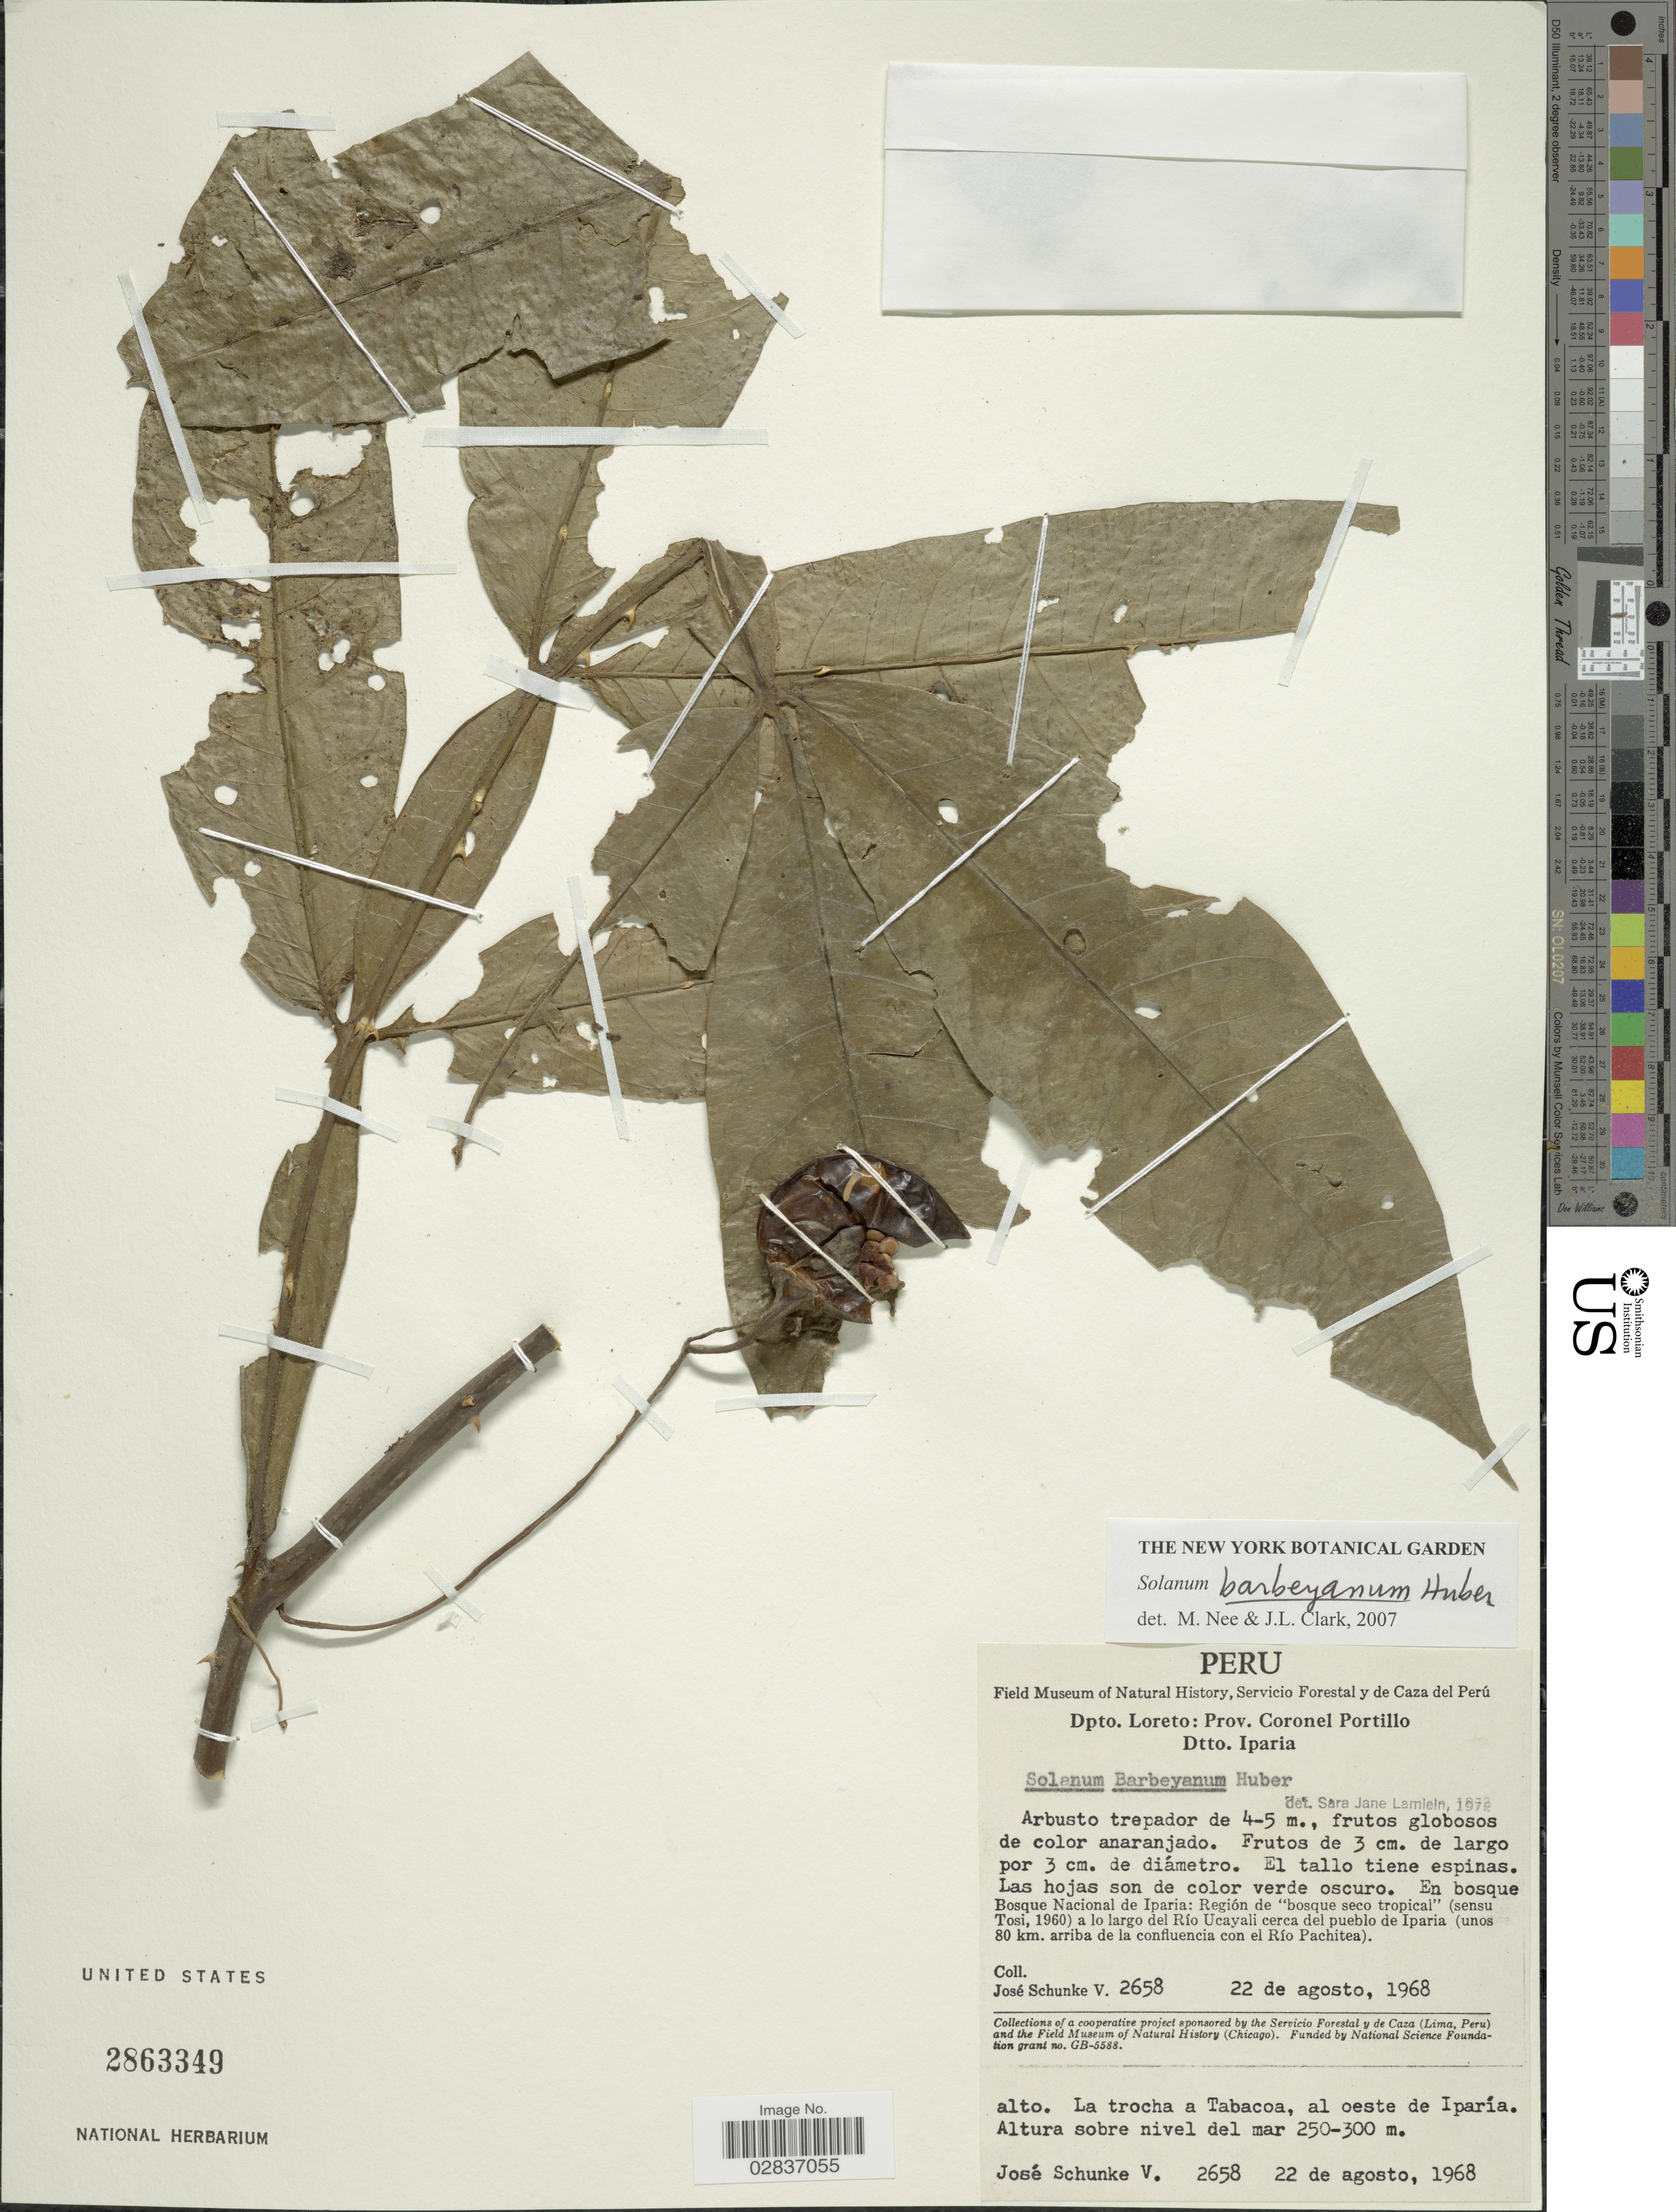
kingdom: Plantae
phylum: Tracheophyta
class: Magnoliopsida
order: Solanales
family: Solanaceae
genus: Solanum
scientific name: Solanum barbeyanum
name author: Huber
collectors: J. Schunke Vigo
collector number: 2658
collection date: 1968-08-22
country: Peru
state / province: Loreto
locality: Dpto. Loreto: Prov. Coronel Portillo, Dtto. Iparia. El tallo tiene espinas. Las hojas son de color verde oscuro., Bosque Nacional de Iparia: Región de "bosque seco tropical" (sensu Tosi, 1960) a lo largo del Río Ucayali cerca del pueblo de Iparia (unos 80 km. arriba de la confluencia con el Río Pachitea). La Trocha a Tabacoa, al oeste de Iparía.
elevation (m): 250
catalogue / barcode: US 2863349